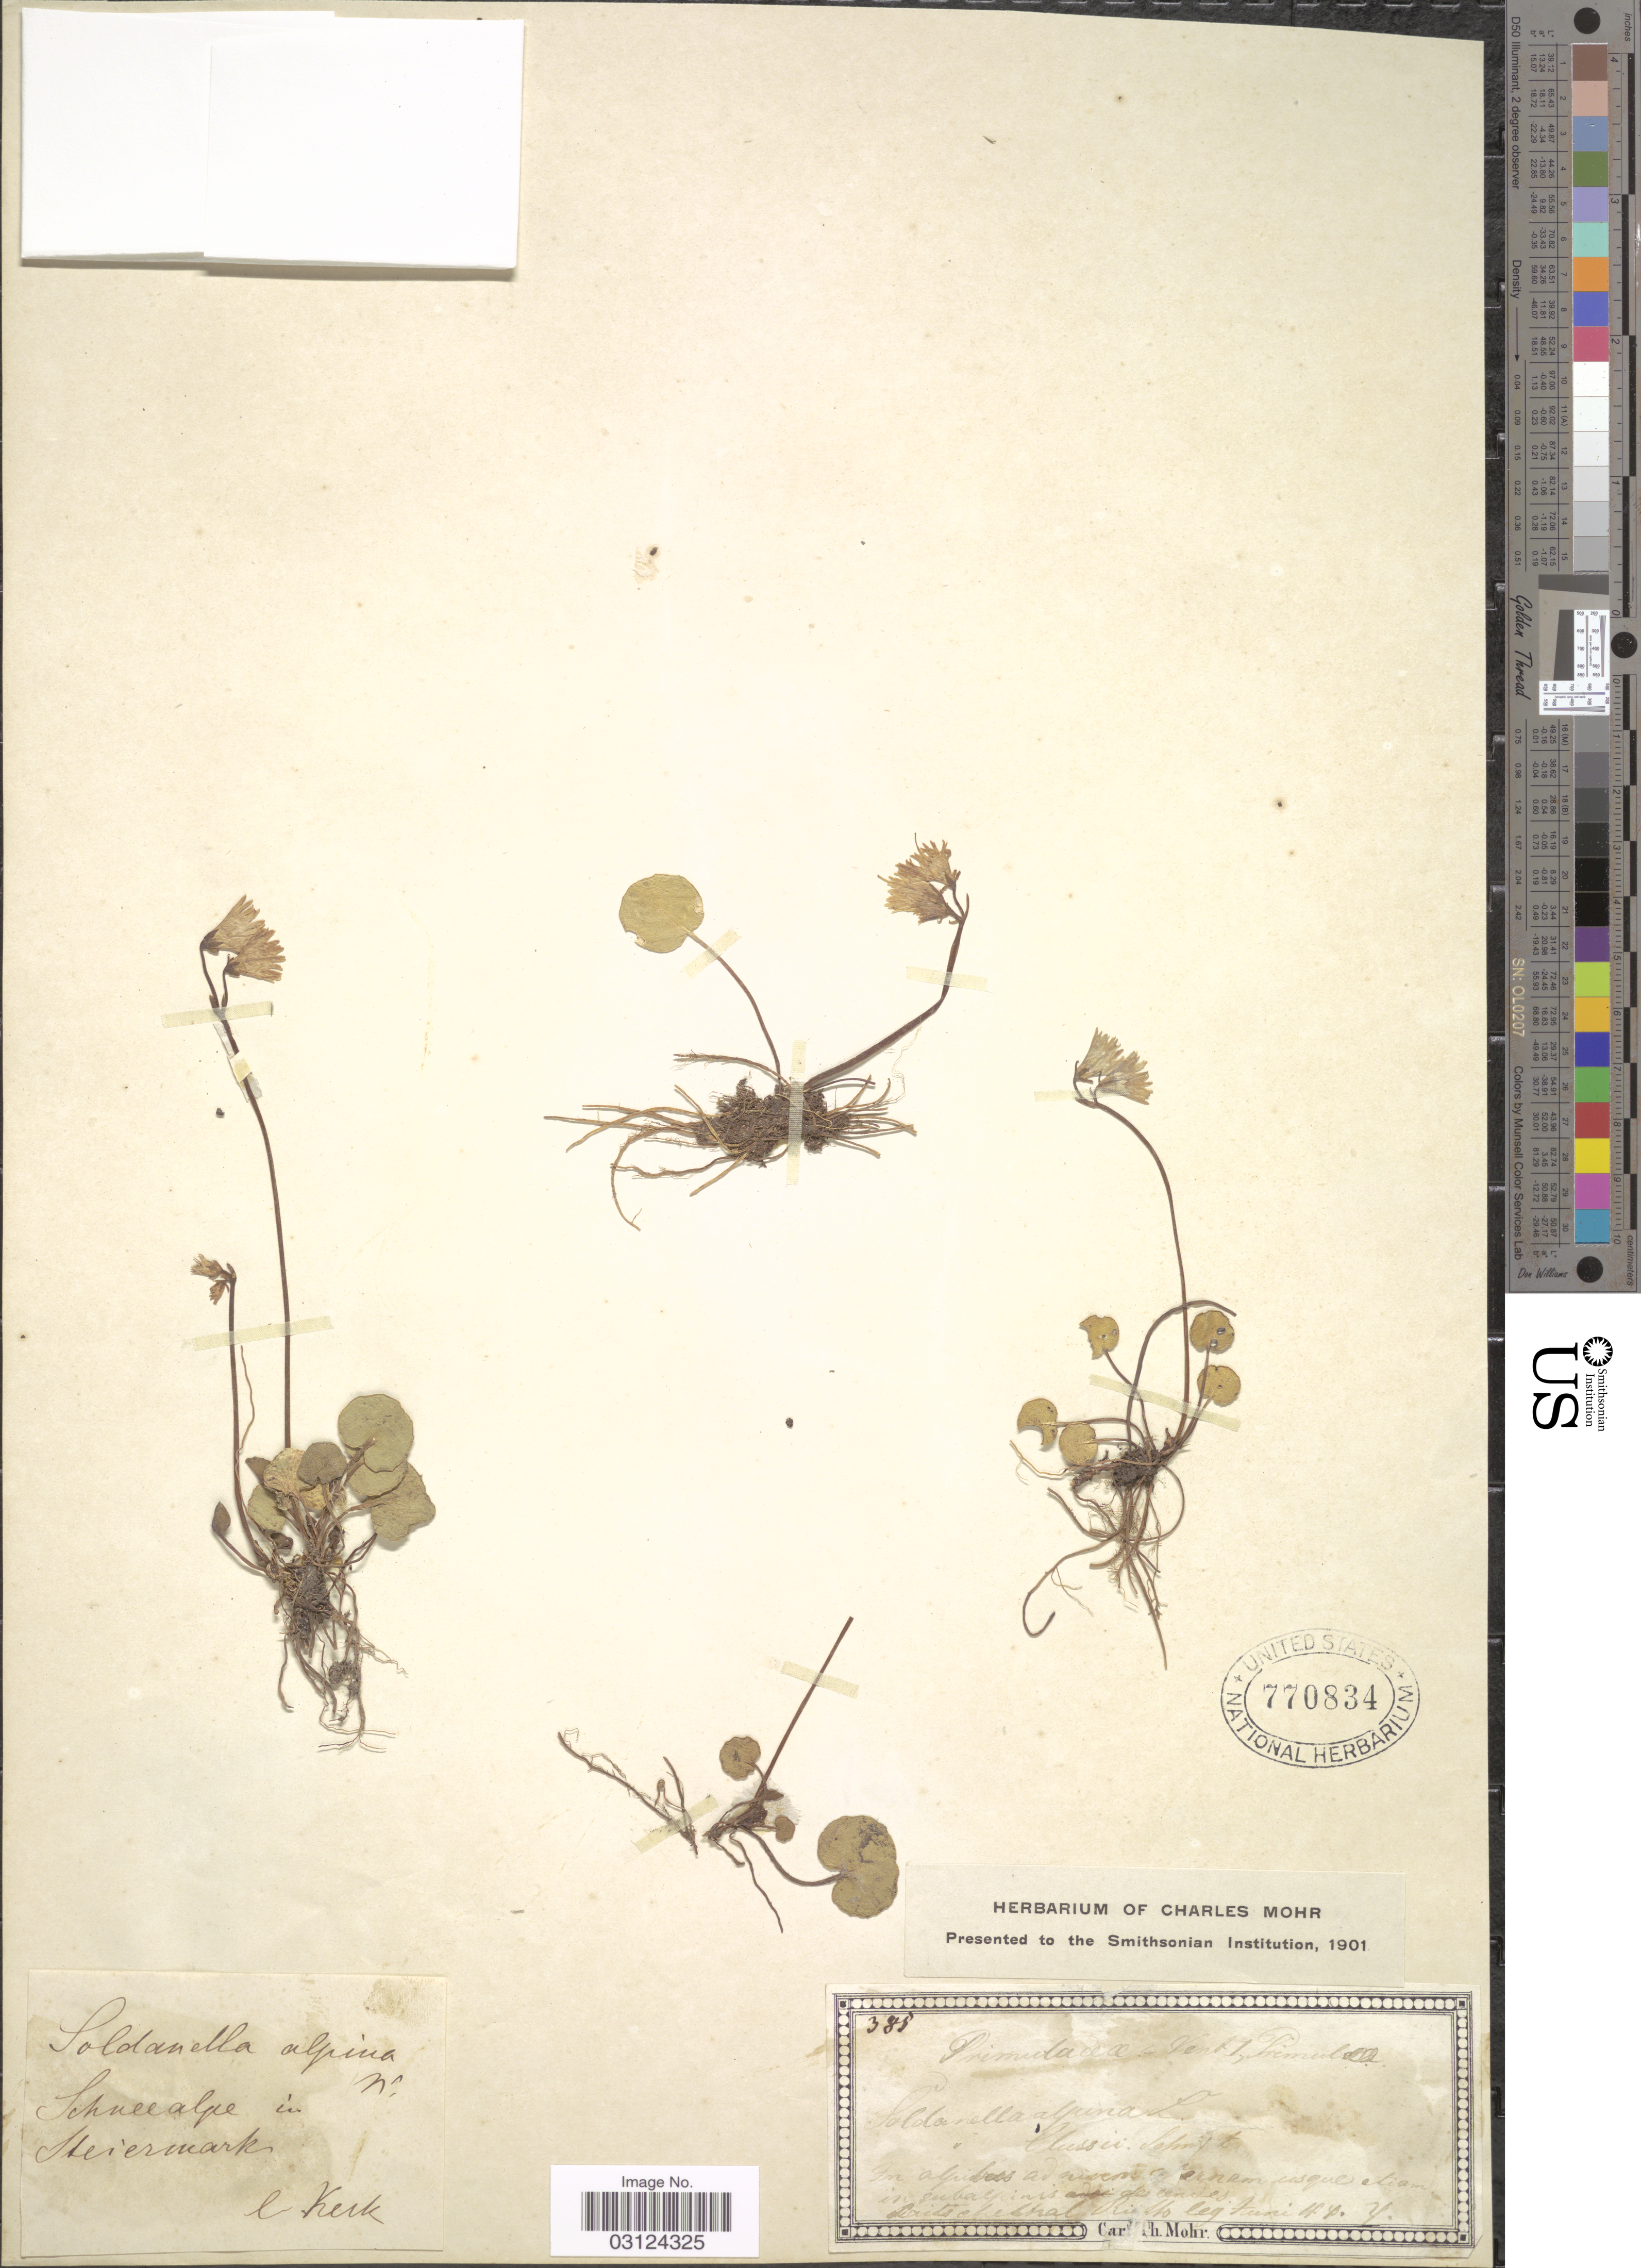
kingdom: Plantae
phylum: Tracheophyta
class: Magnoliopsida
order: Ericales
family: Primulaceae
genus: Soldanella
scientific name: Soldanella alpina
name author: L.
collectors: -- Keck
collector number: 385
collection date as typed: Transcribed d/m/y: /6/47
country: Austria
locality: Schneealpe in Steiermark.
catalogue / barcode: US 770834